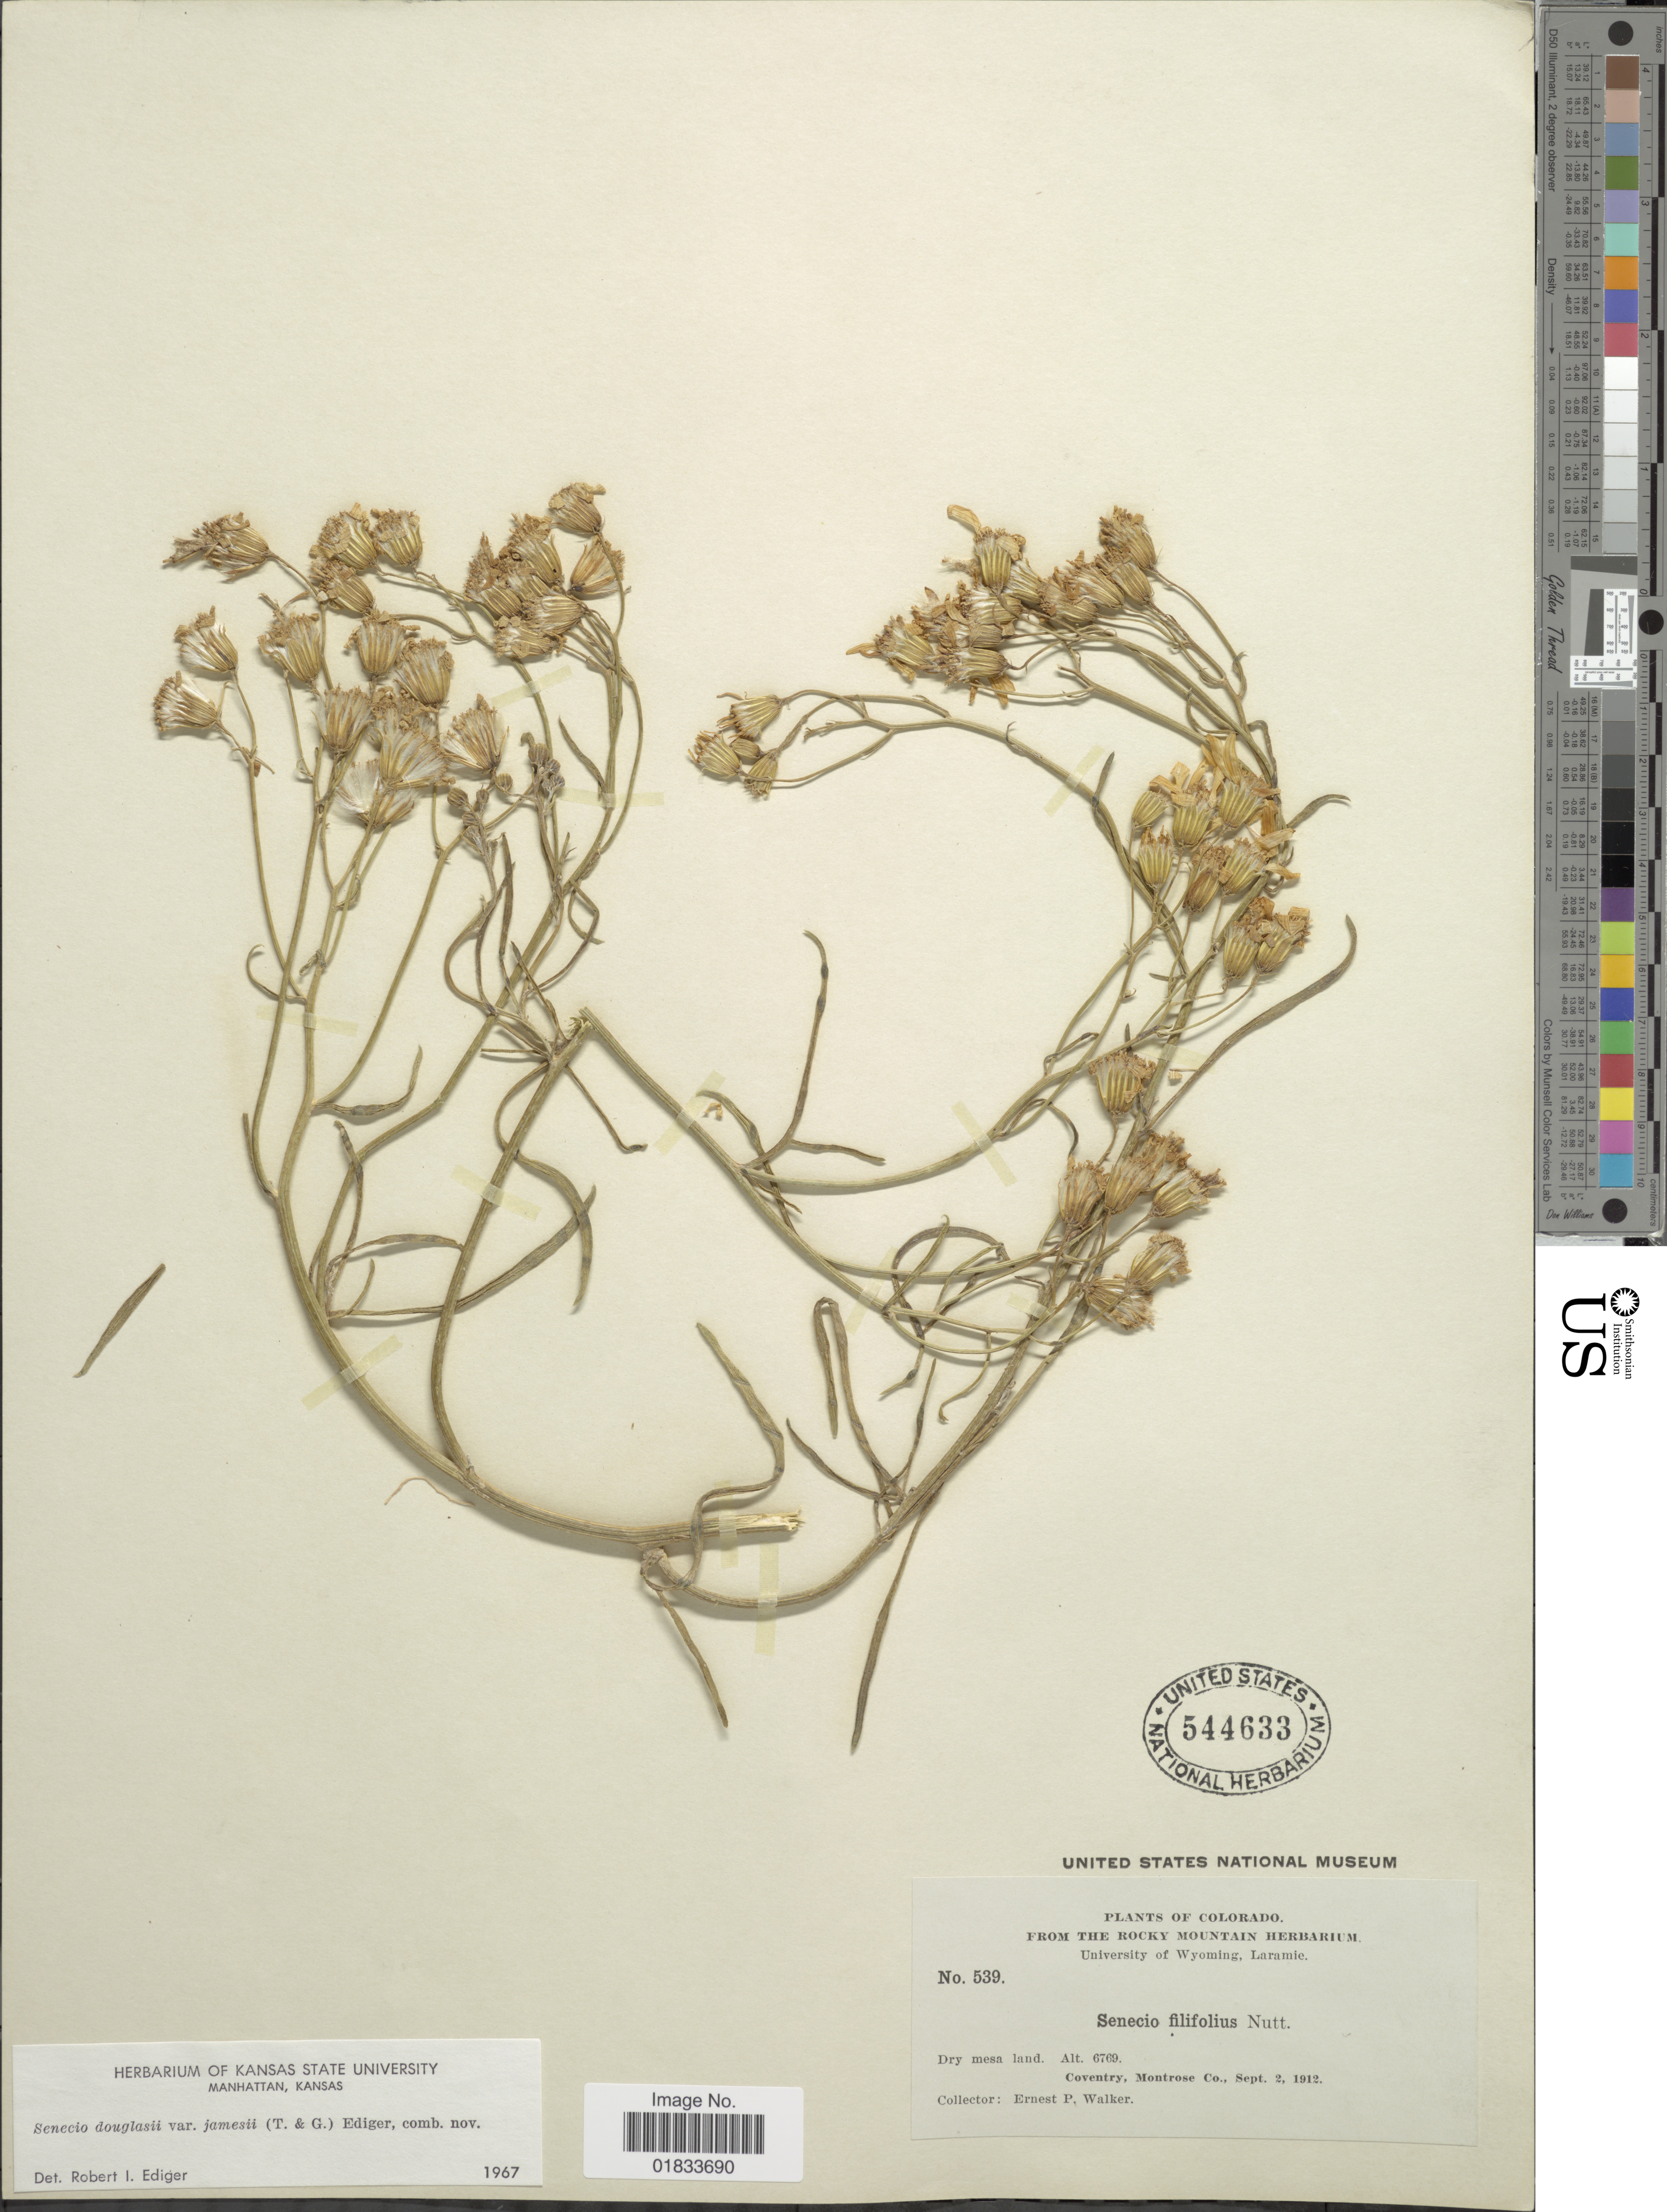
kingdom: Plantae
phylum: Tracheophyta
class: Magnoliopsida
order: Asterales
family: Asteraceae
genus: Senecio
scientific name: Senecio flaccidus var. flaccidus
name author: Less.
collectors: E. P. Walker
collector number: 539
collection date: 1912-09-02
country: United States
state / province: Colorado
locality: Coventry, Montrose Co.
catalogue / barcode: US 544633